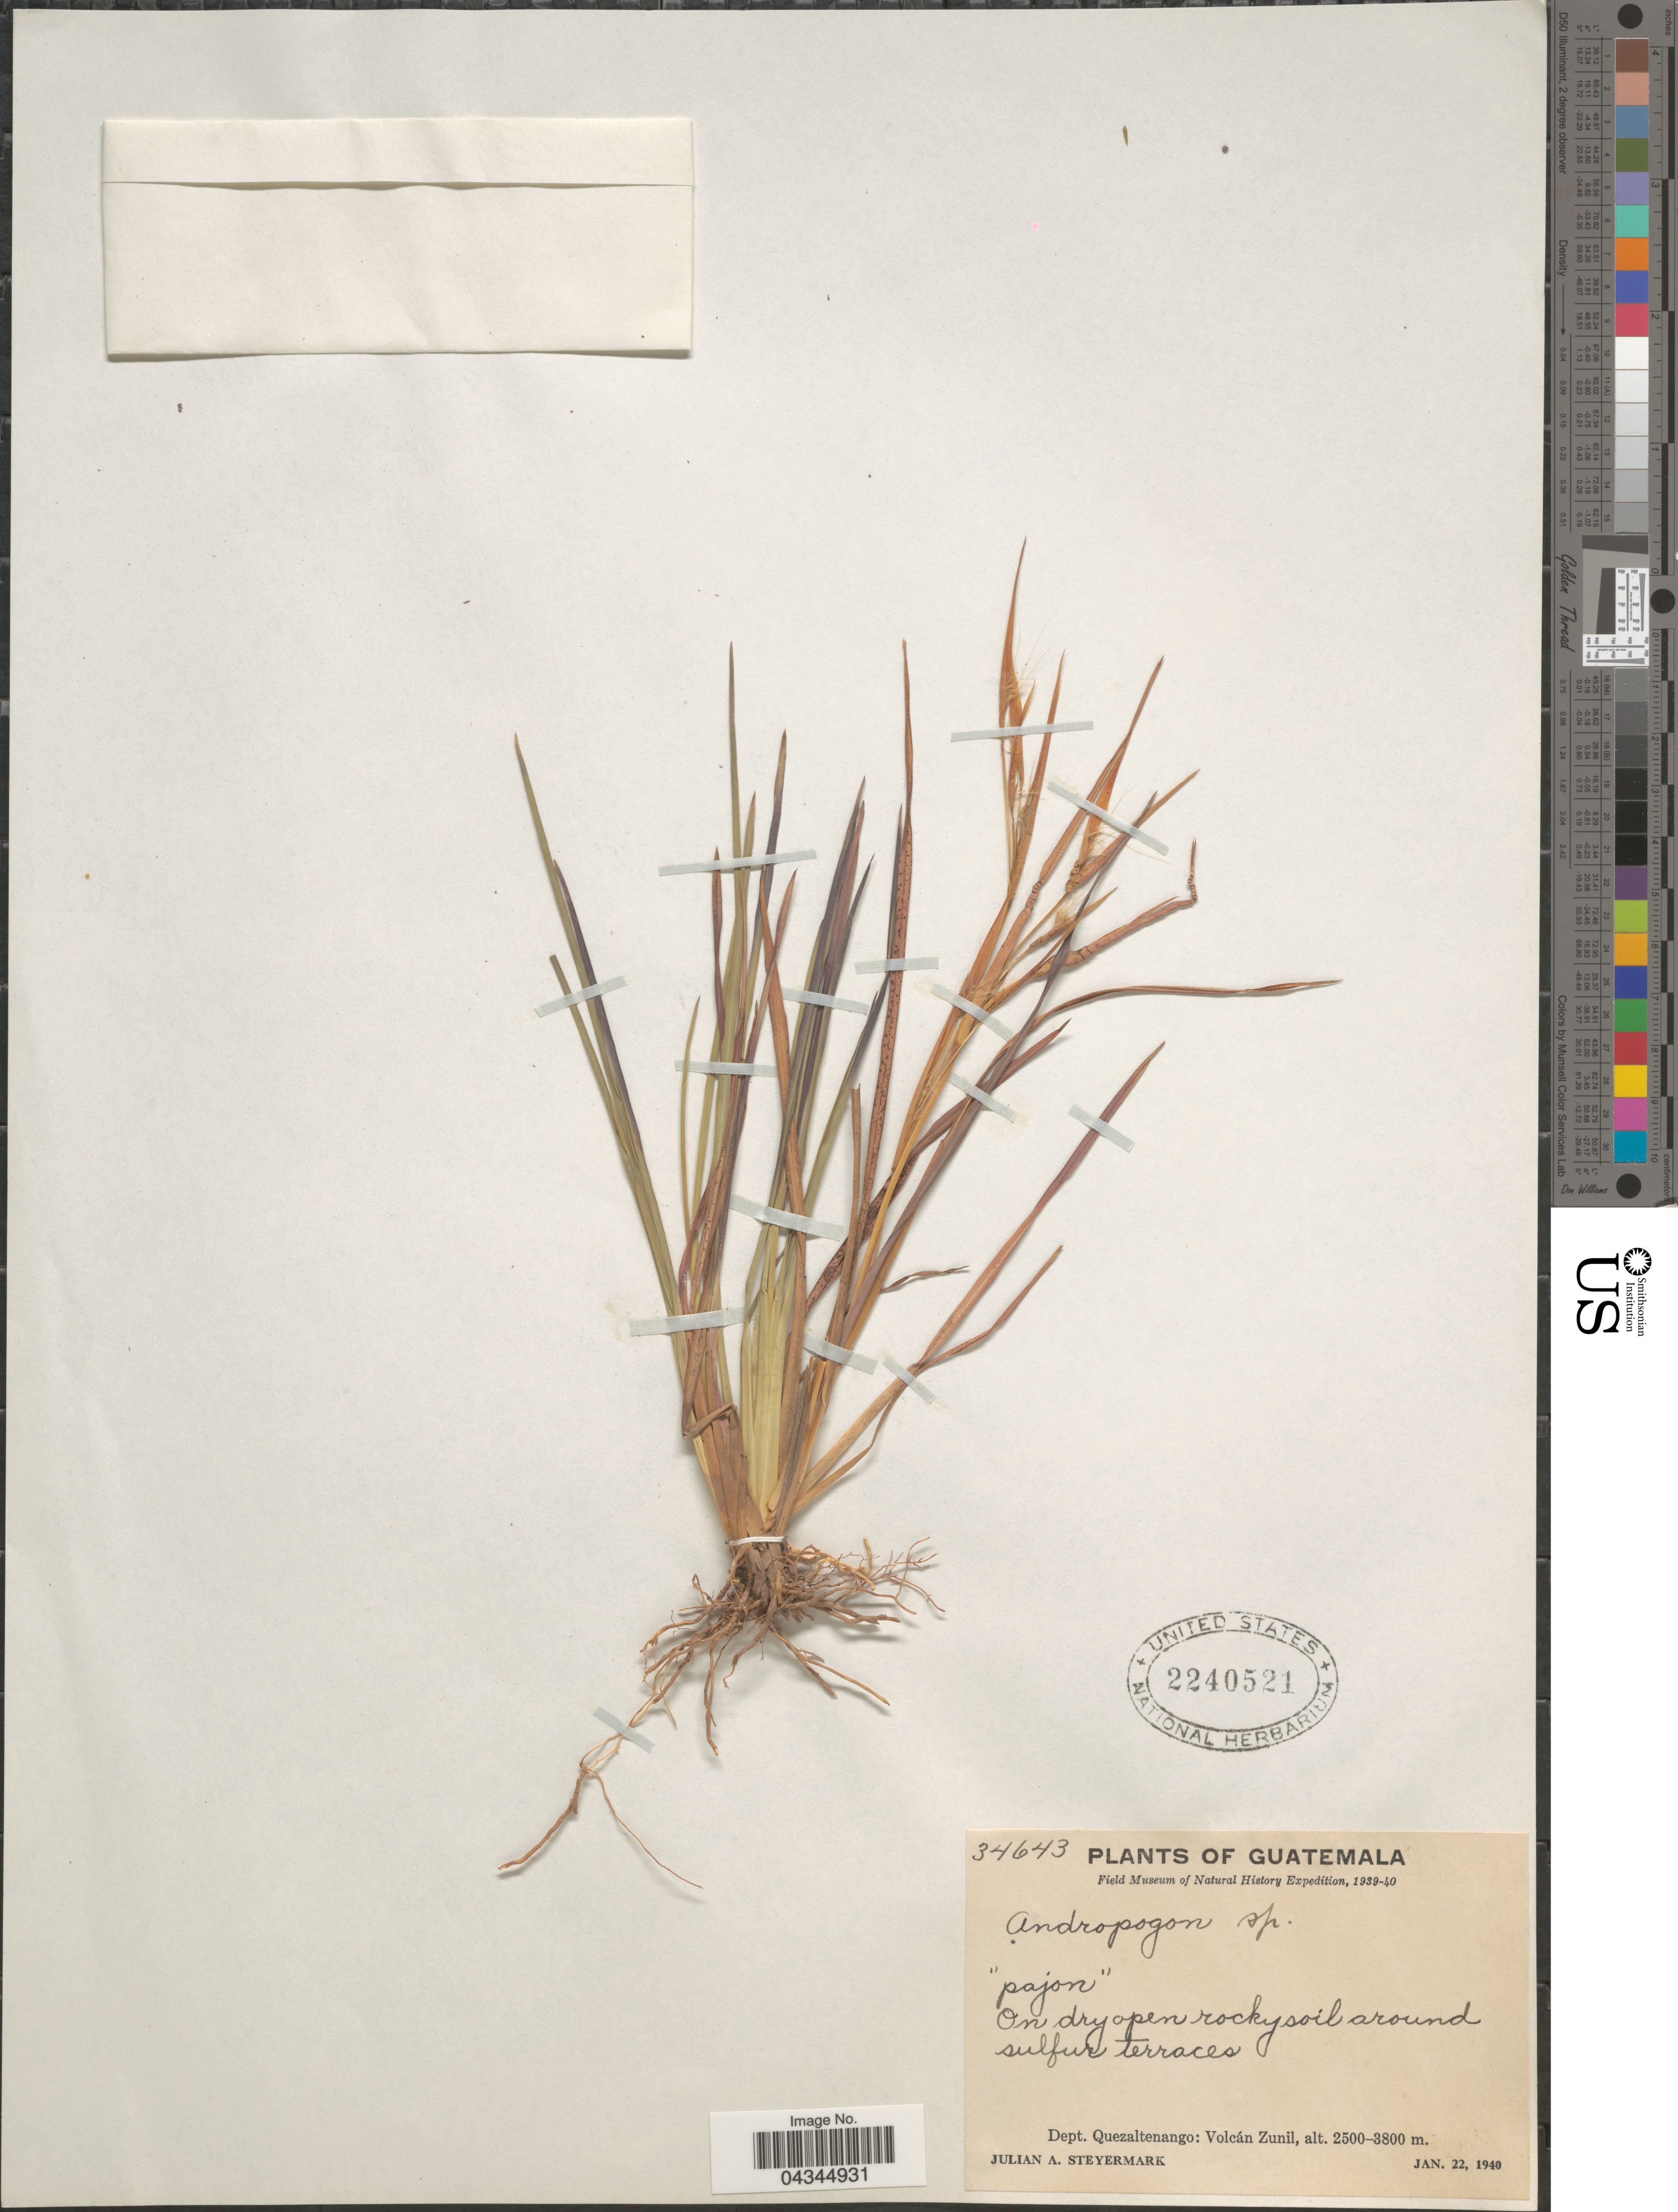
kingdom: Plantae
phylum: Tracheophyta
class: Liliopsida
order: Poales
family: Poaceae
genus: Andropogon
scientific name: Andropogon sp.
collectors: J. Steyermark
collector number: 34643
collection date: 1940-01-22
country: Guatemala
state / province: Quetzaltenango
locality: Field Museum of Natural History Expedition, 1939-40. Dept. Quezaltenango: Volcán Zunil.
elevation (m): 2500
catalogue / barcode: US 2240521